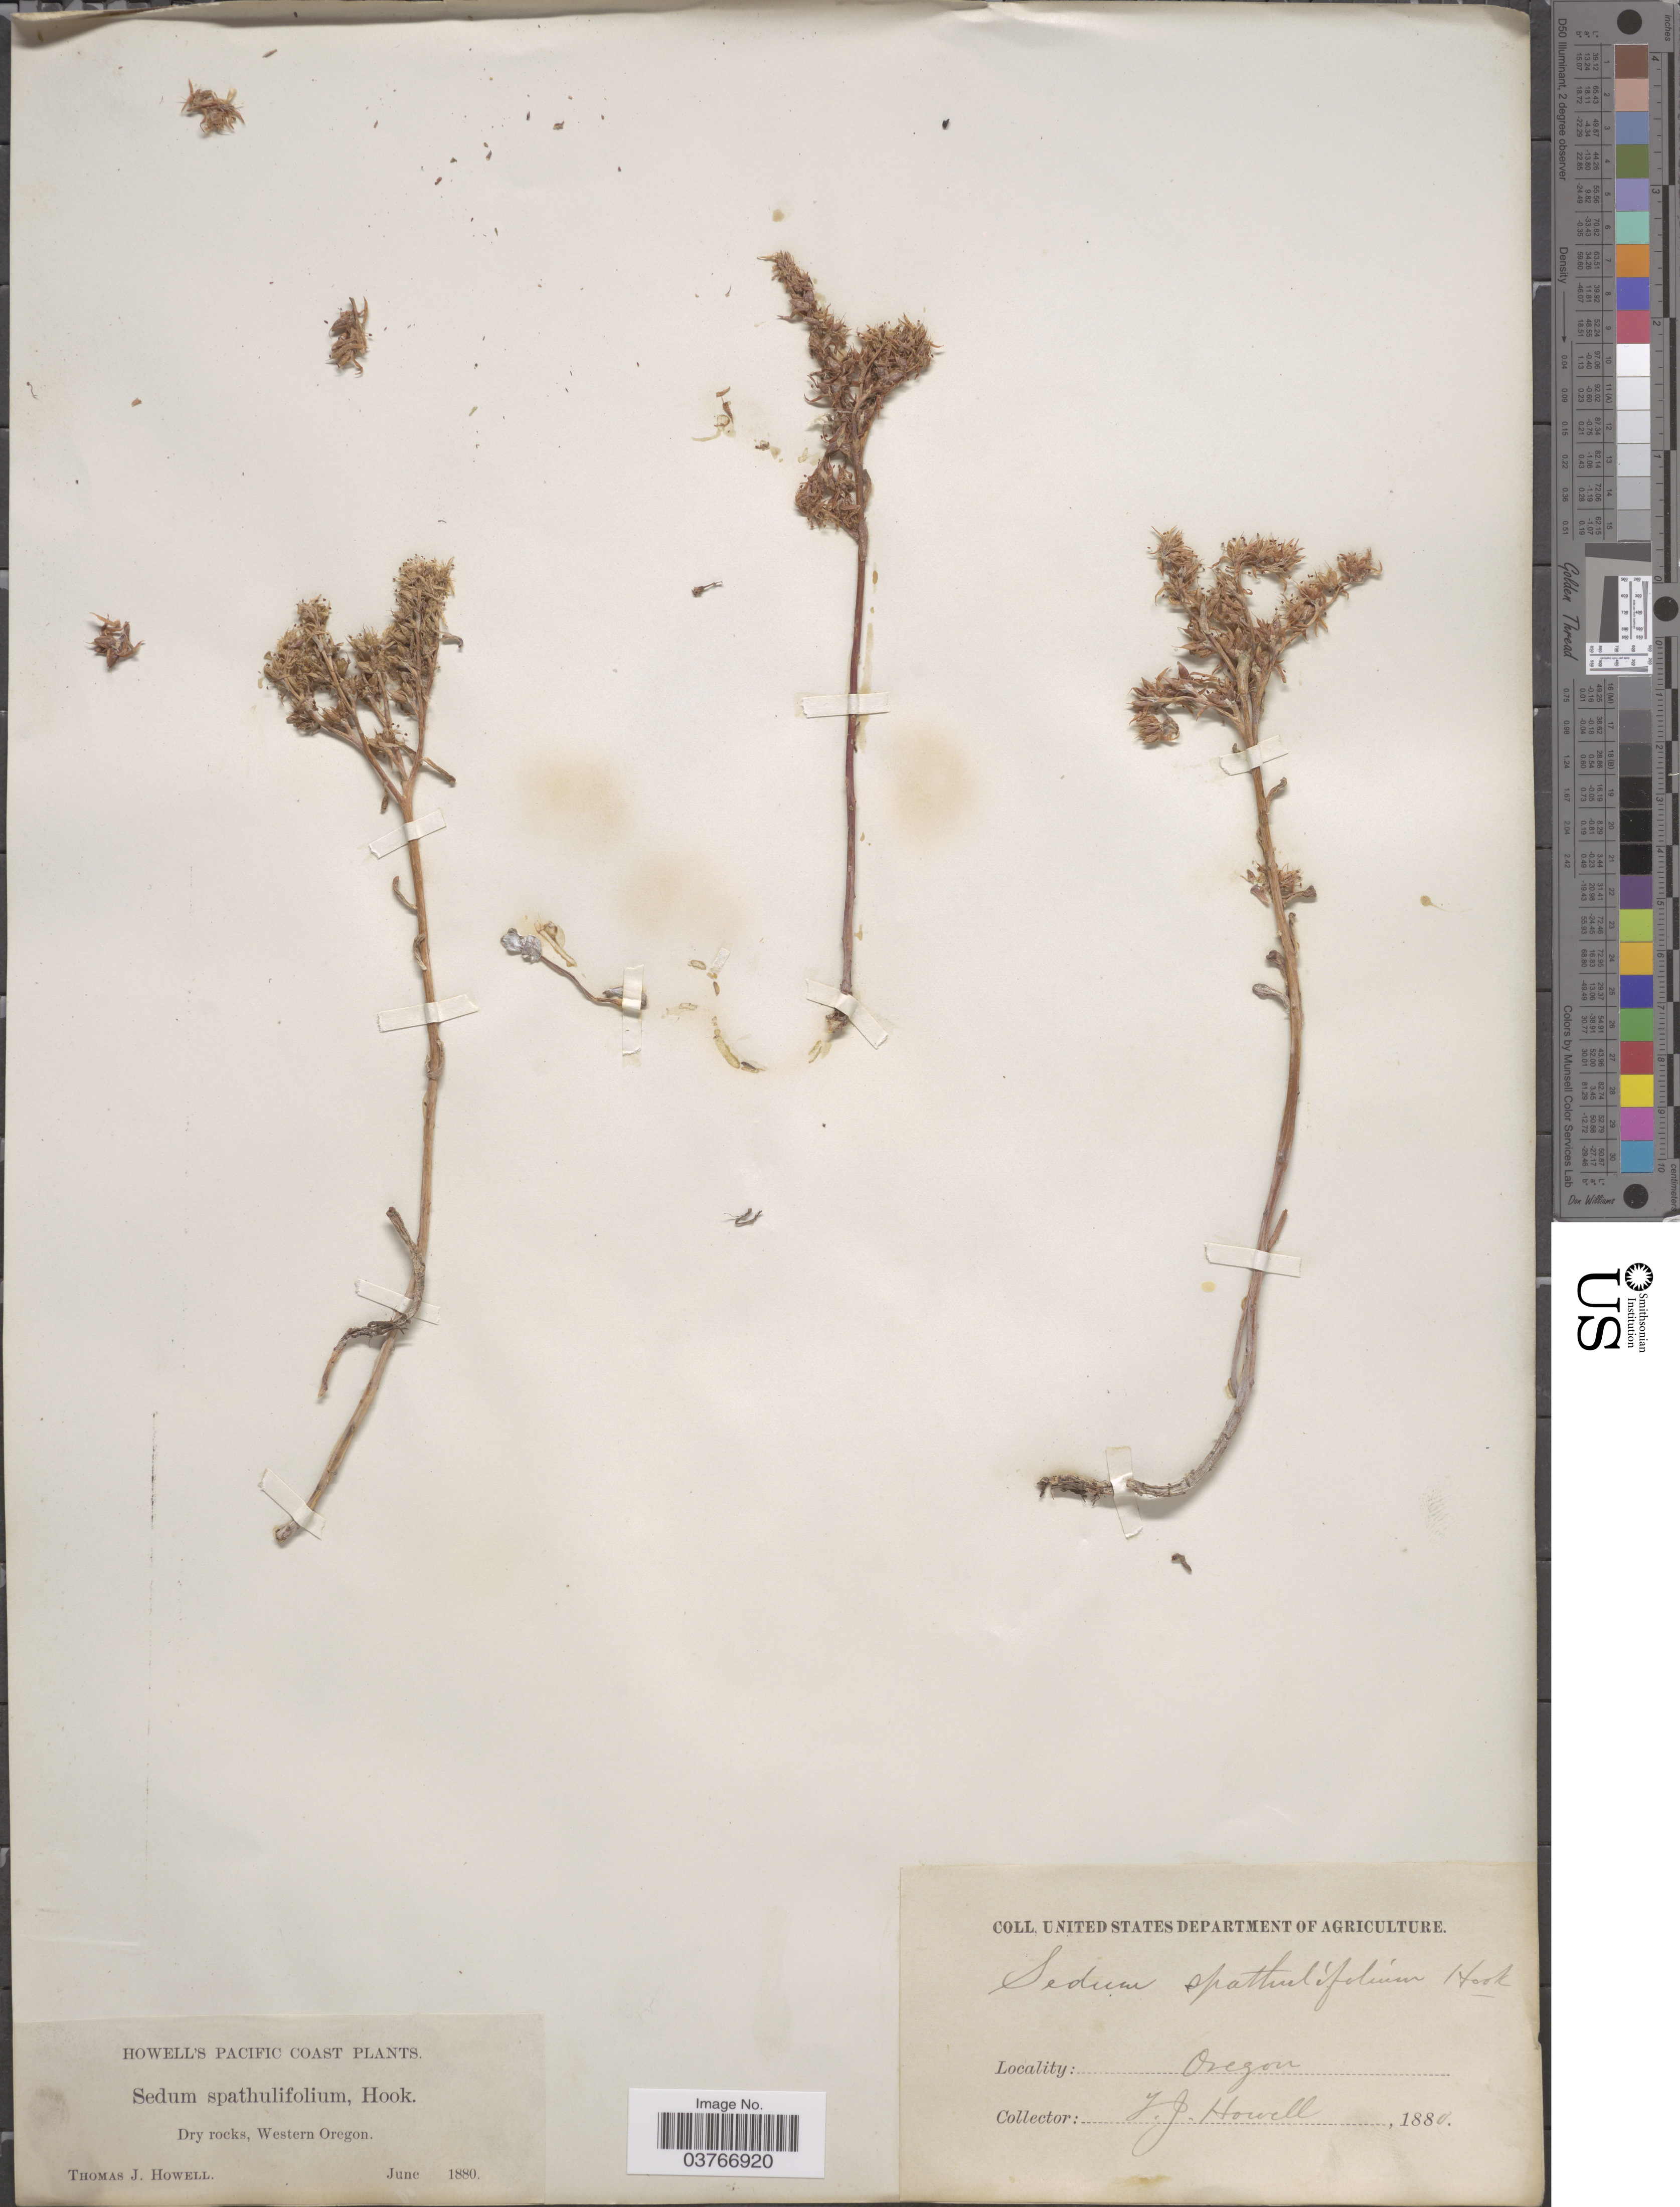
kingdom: Plantae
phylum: Tracheophyta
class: Magnoliopsida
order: Saxifragales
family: Crassulaceae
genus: Sedum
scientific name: Sedum sp.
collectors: T. J. Howell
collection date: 1880-06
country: United States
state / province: Oregon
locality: Pacific Coast. Western Oregon.